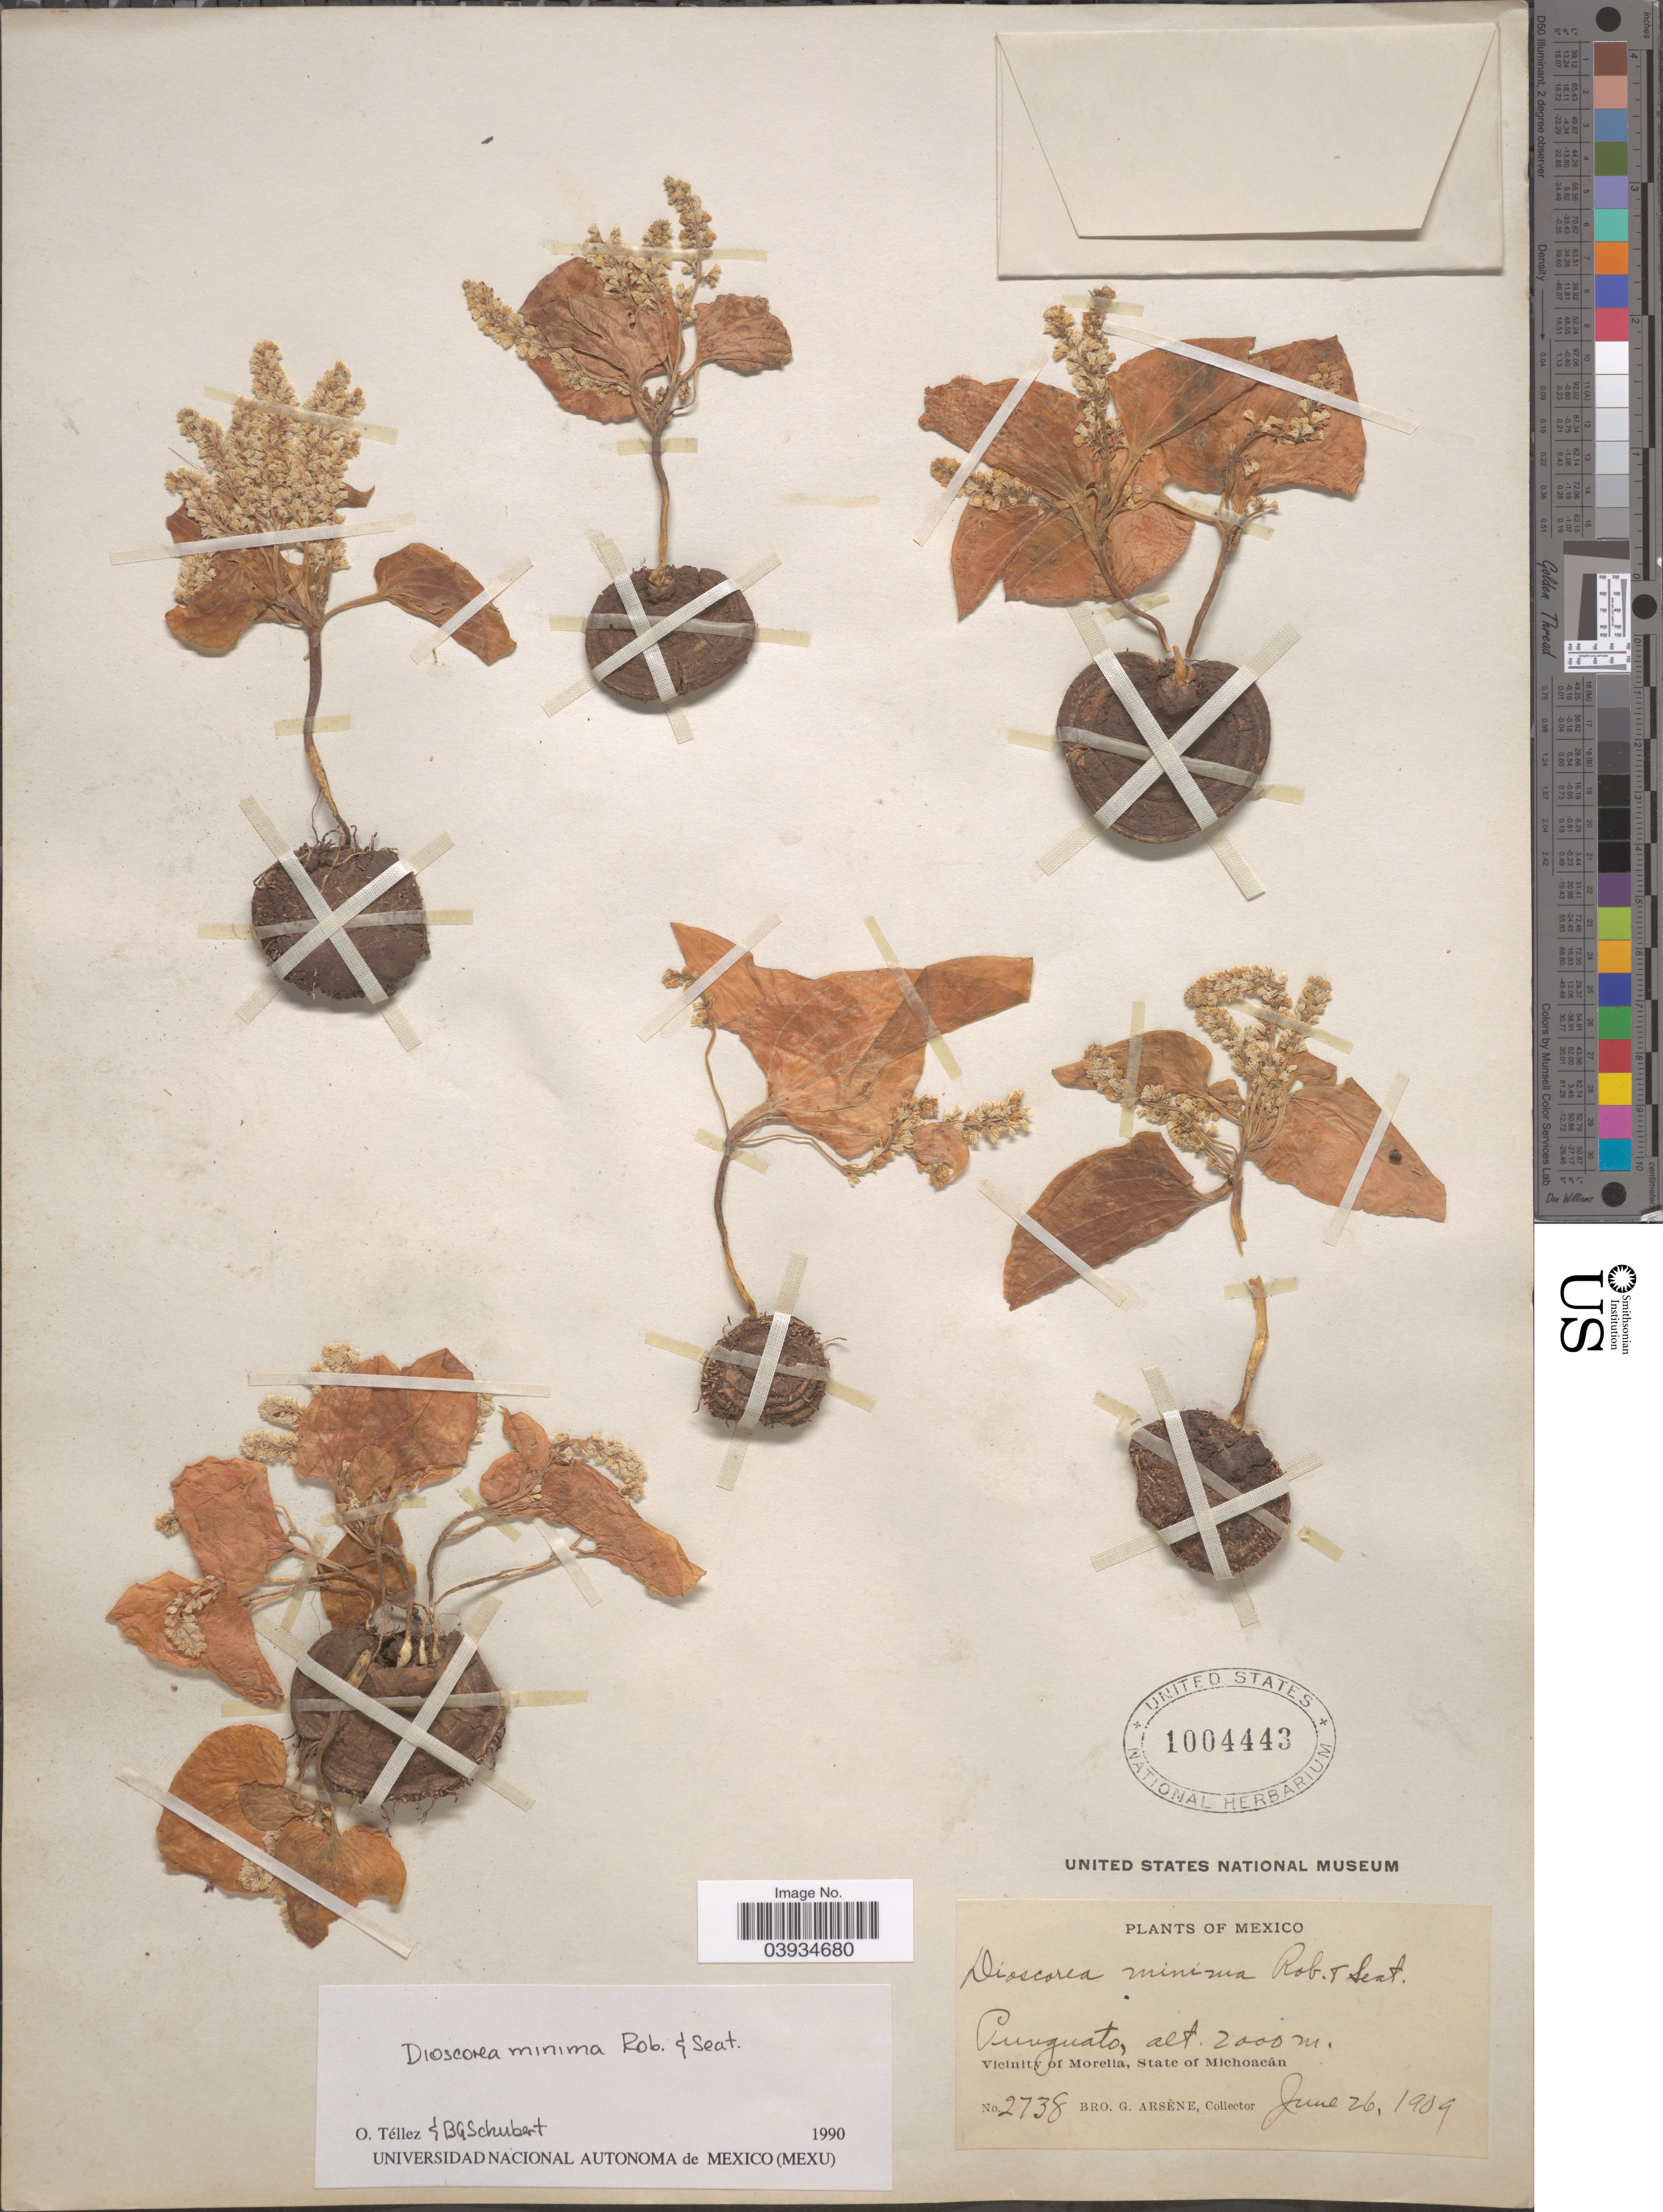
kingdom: Plantae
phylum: Tracheophyta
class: Liliopsida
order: Dioscoreales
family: Dioscoreaceae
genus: Dioscorea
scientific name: Dioscorea minima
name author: B.L. Rob. & Seaton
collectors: Bro. G. Arsène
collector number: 2738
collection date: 1909-06-26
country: Mexico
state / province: Michoacán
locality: Punguato, Vicinity of Morelia, State of Michoacán.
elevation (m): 2000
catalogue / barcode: US 1004443